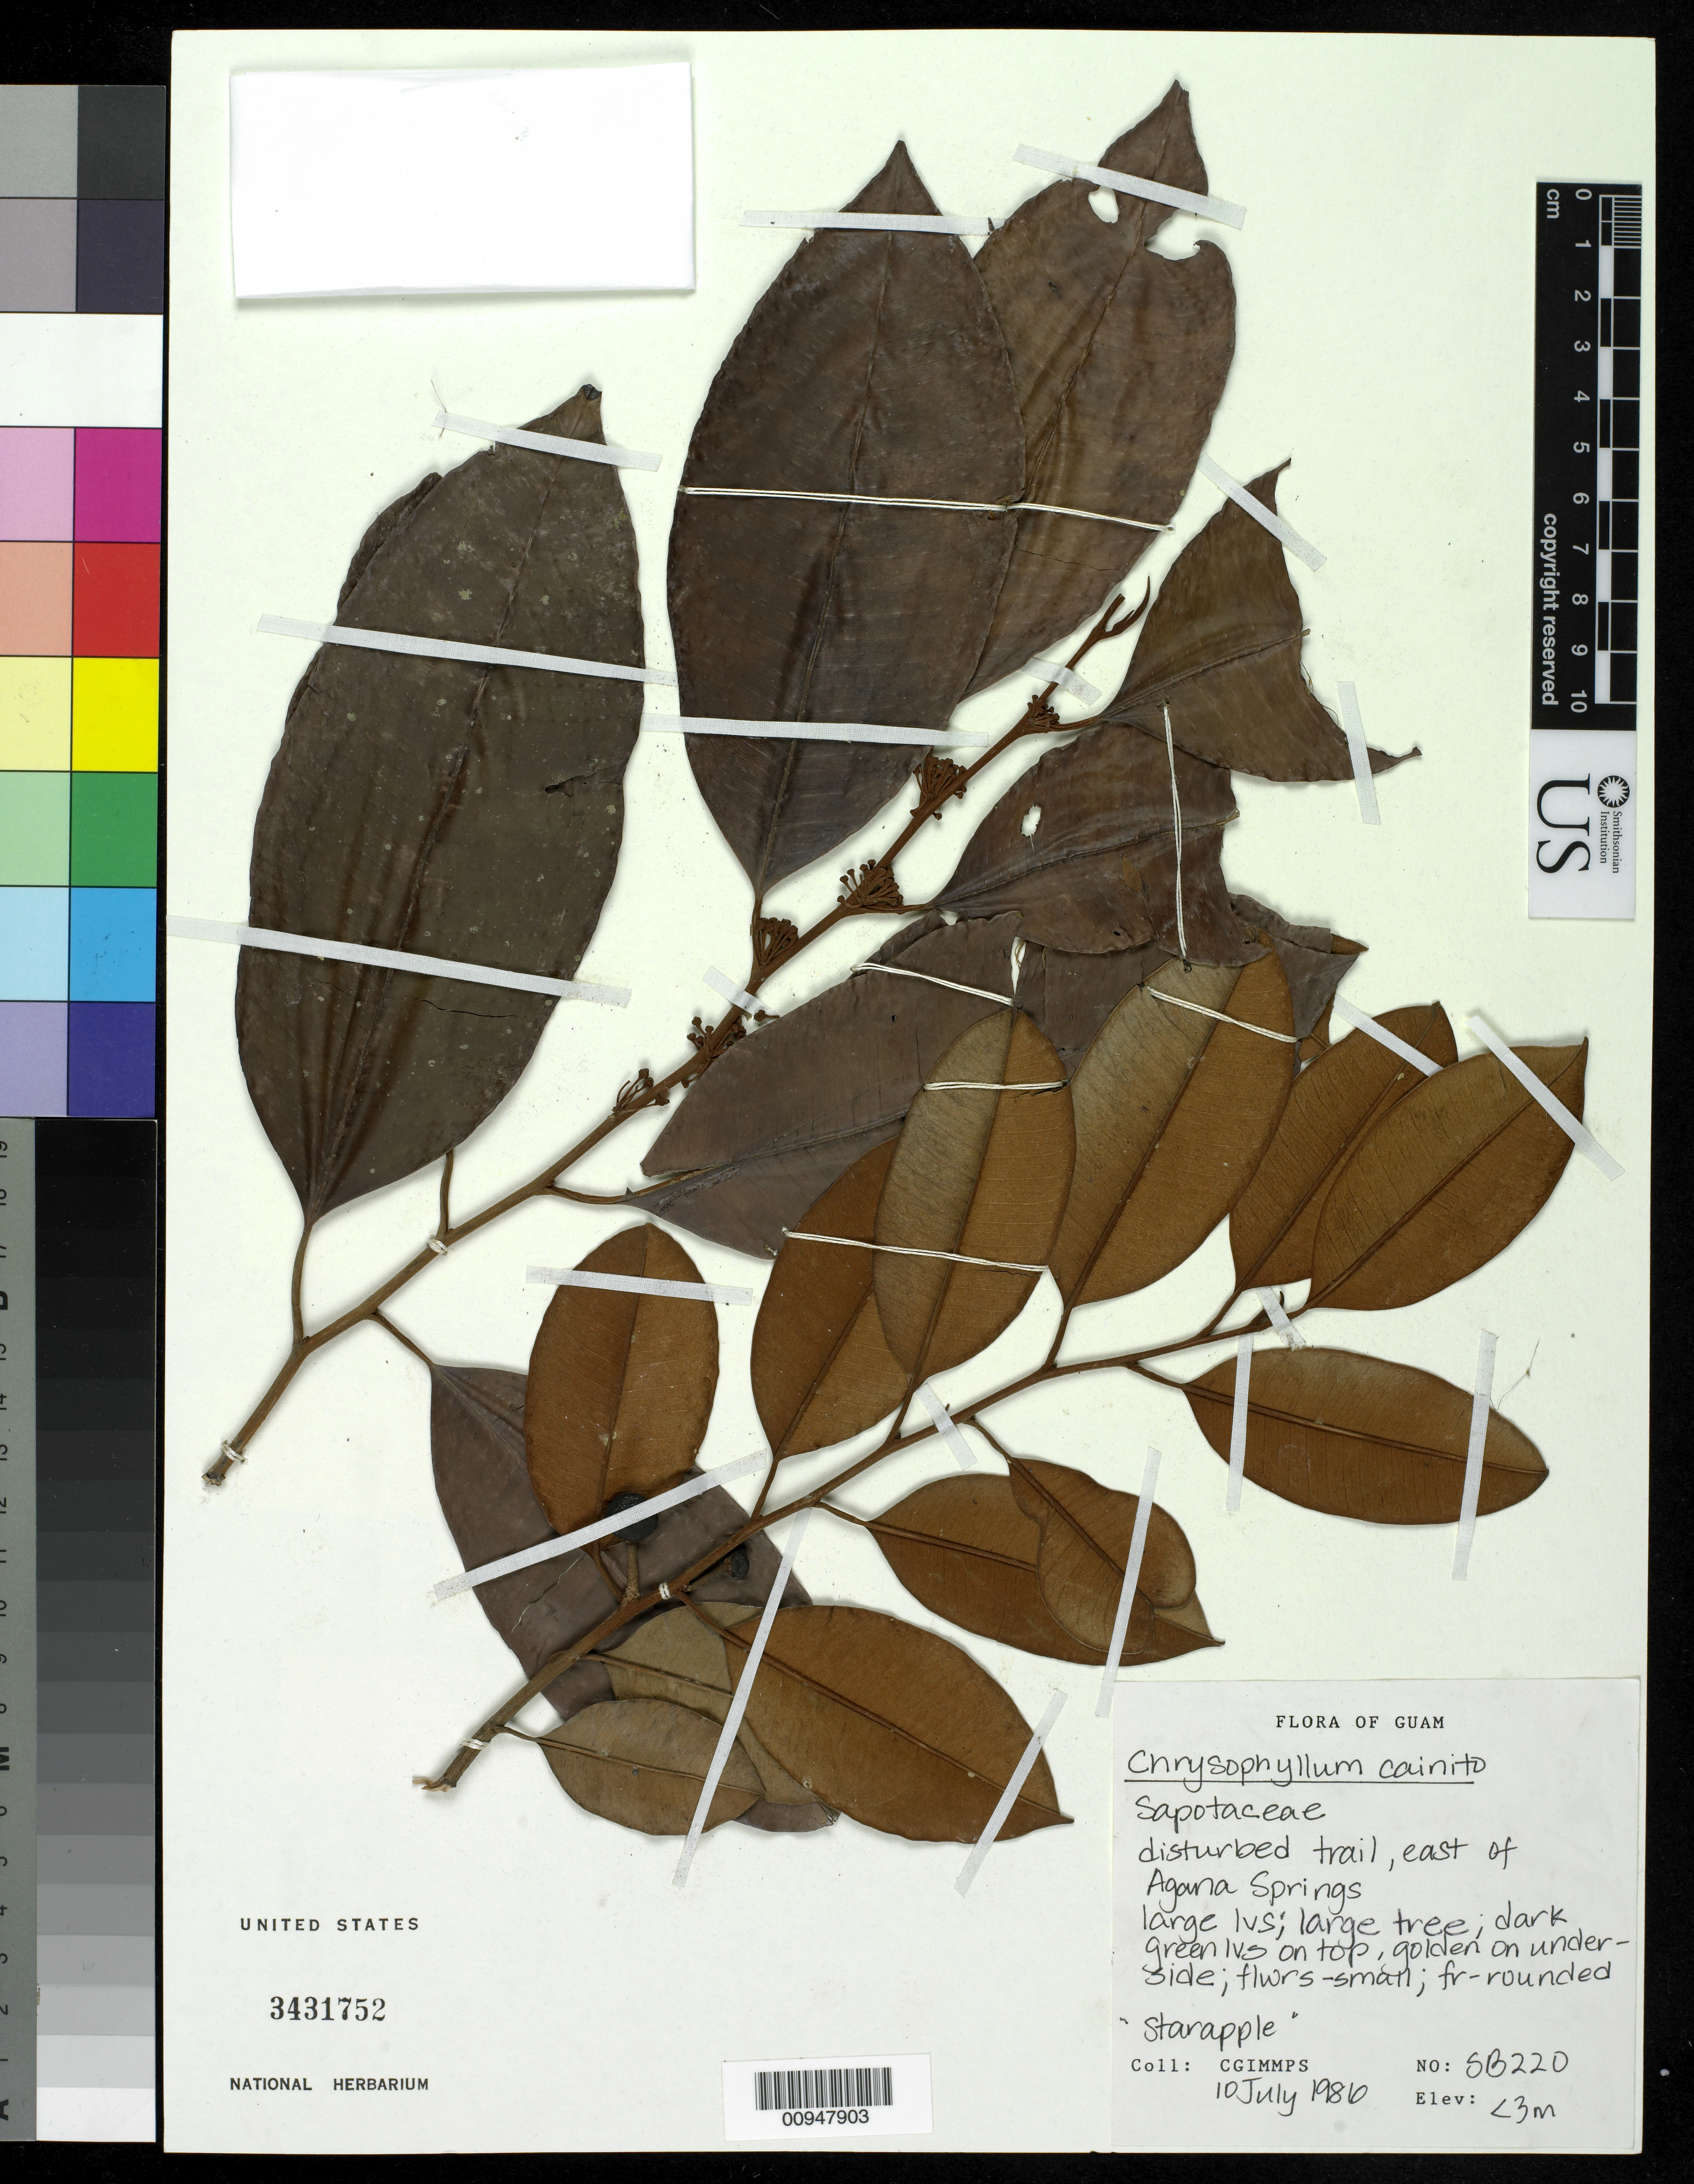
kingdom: Plantae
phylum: Tracheophyta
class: Magnoliopsida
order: Ericales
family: Sapotaceae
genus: Chrysophyllum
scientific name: Chrysophyllum cainito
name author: L.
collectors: C. Gimmps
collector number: SB 220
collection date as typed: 10 Jul 1986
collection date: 1986-07-10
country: Northern Mariana Islands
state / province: Northern Islands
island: Guguan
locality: E of Agana Springs Trail, E of Agouria Springs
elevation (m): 3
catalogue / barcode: US 3431752